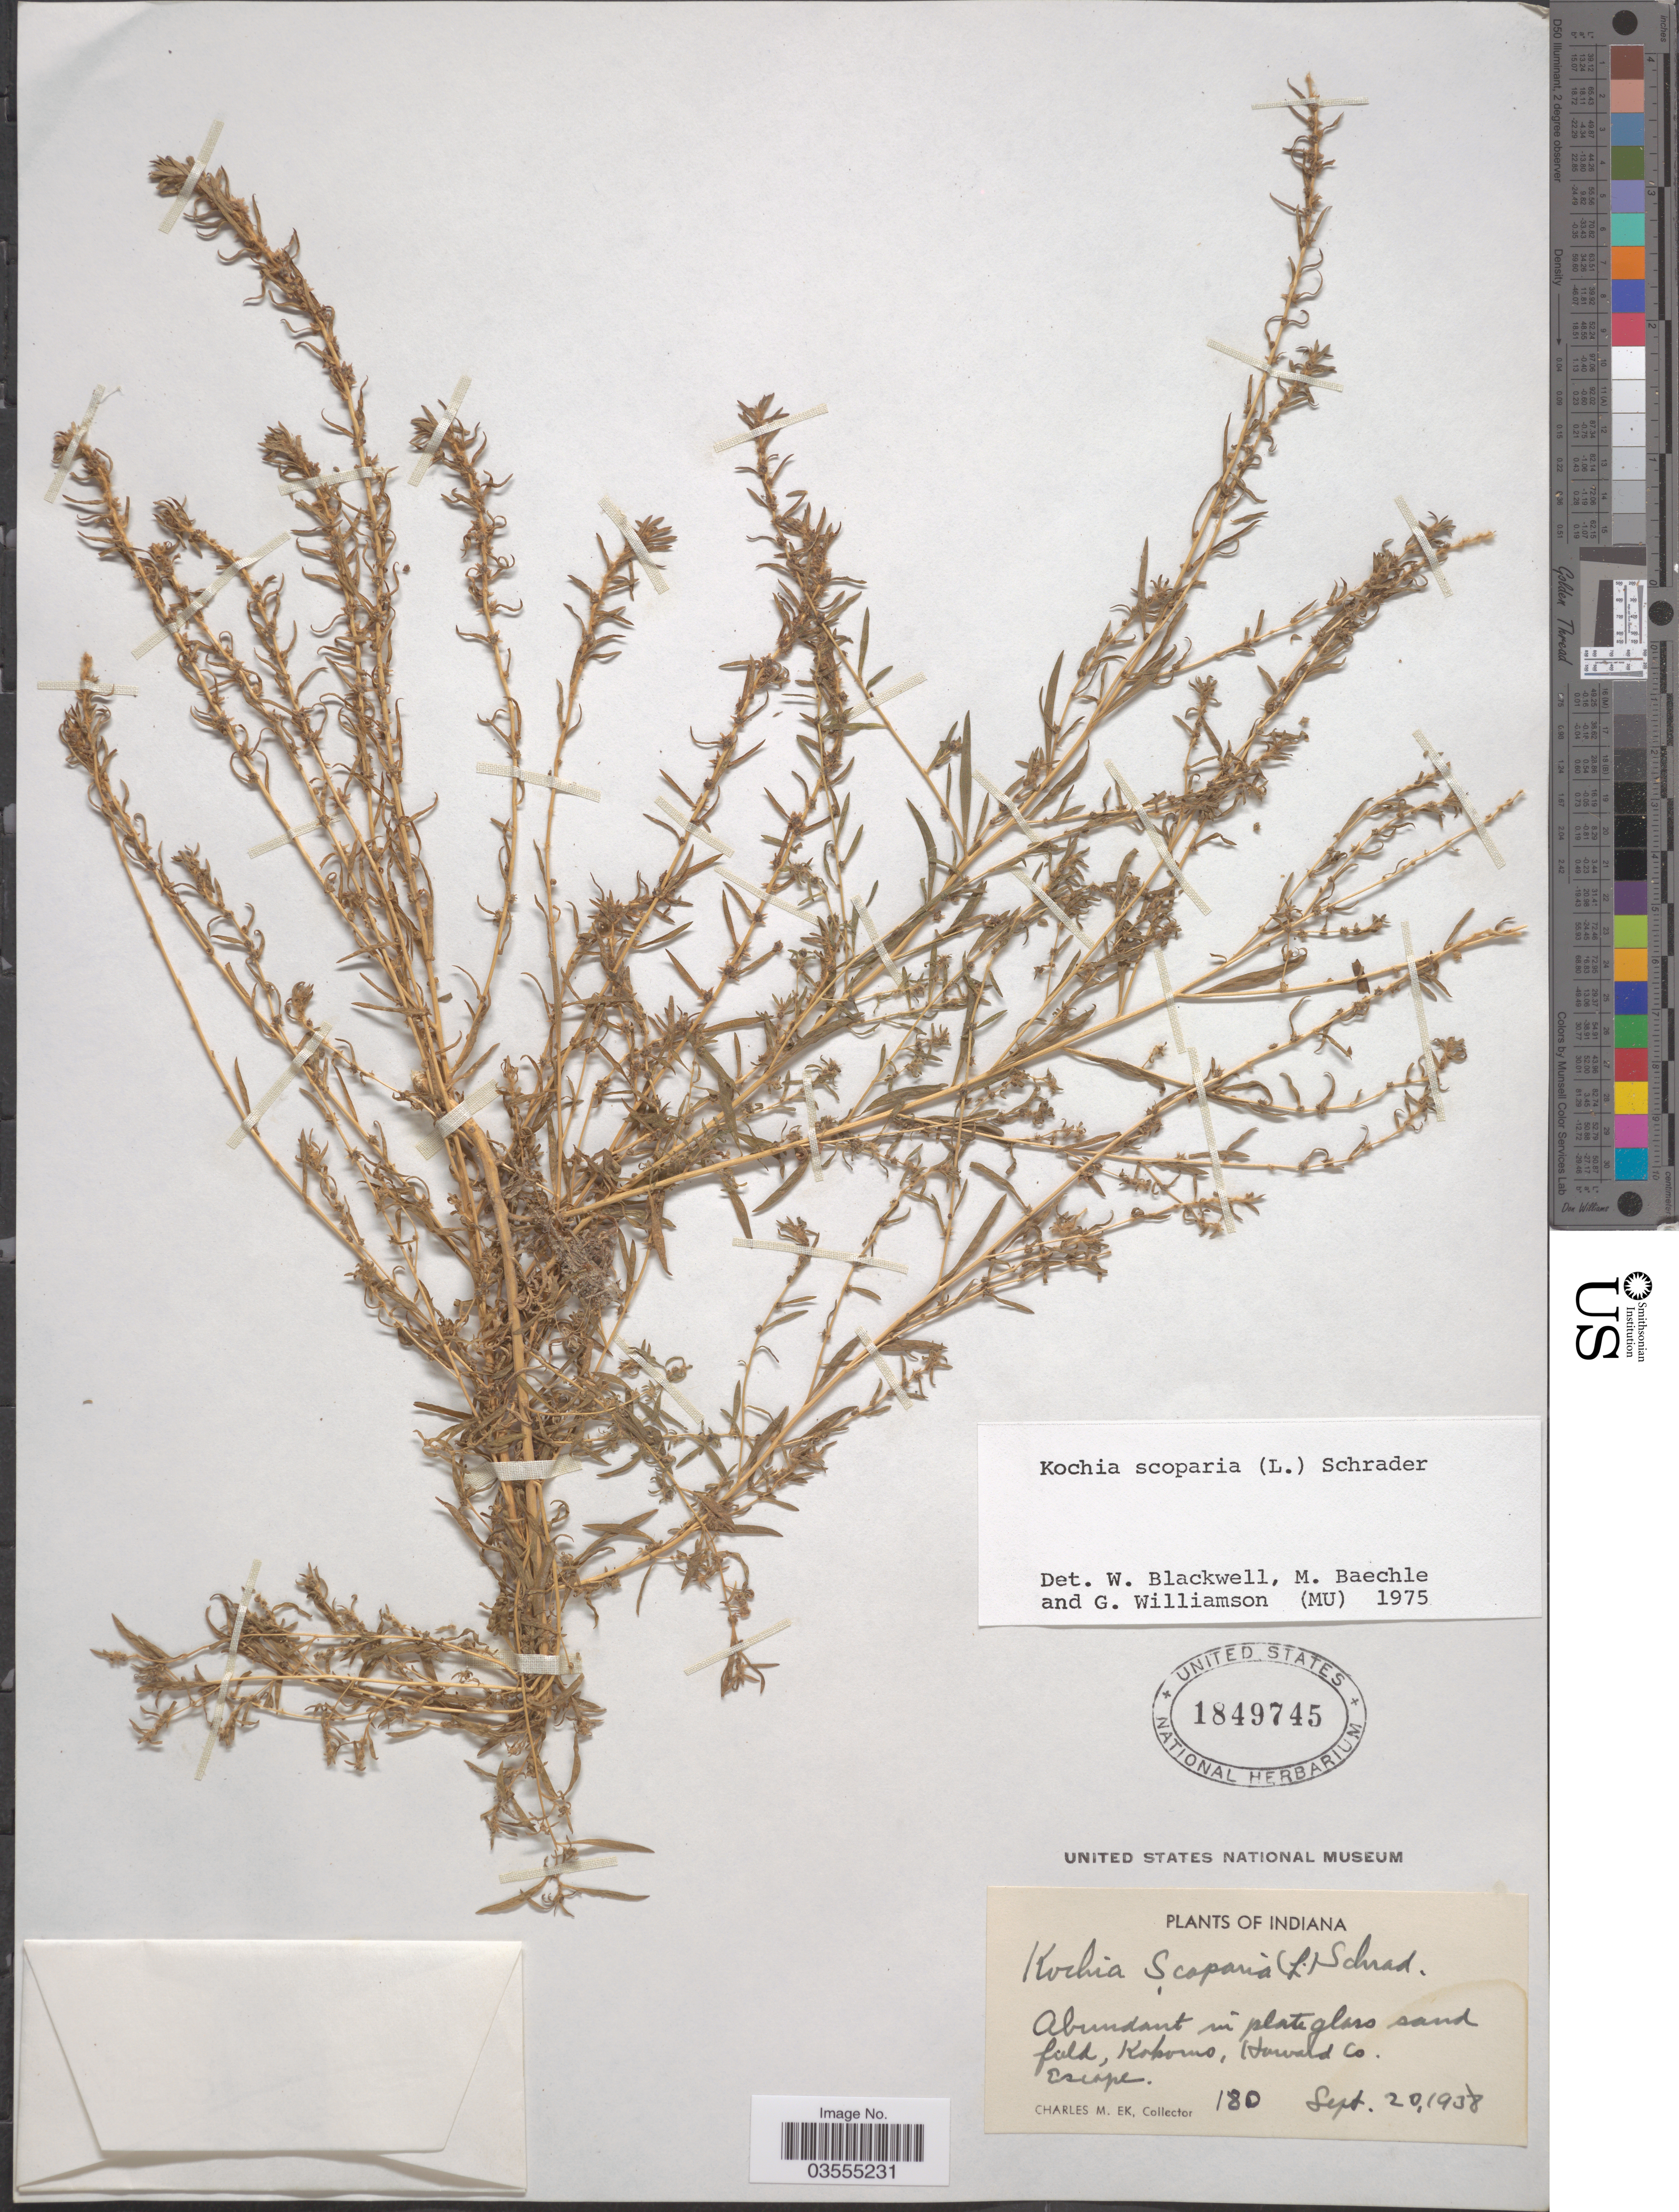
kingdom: Plantae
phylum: Tracheophyta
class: Magnoliopsida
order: Caryophyllales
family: Amaranthaceae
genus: Bassia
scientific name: Bassia scoparia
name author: (L.) Voss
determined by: U.S. National Herbarium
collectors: C. Ek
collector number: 180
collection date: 1938-09-20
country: United States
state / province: Indiana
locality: Kokomo, Howard Co. Escape.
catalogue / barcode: US 1849745